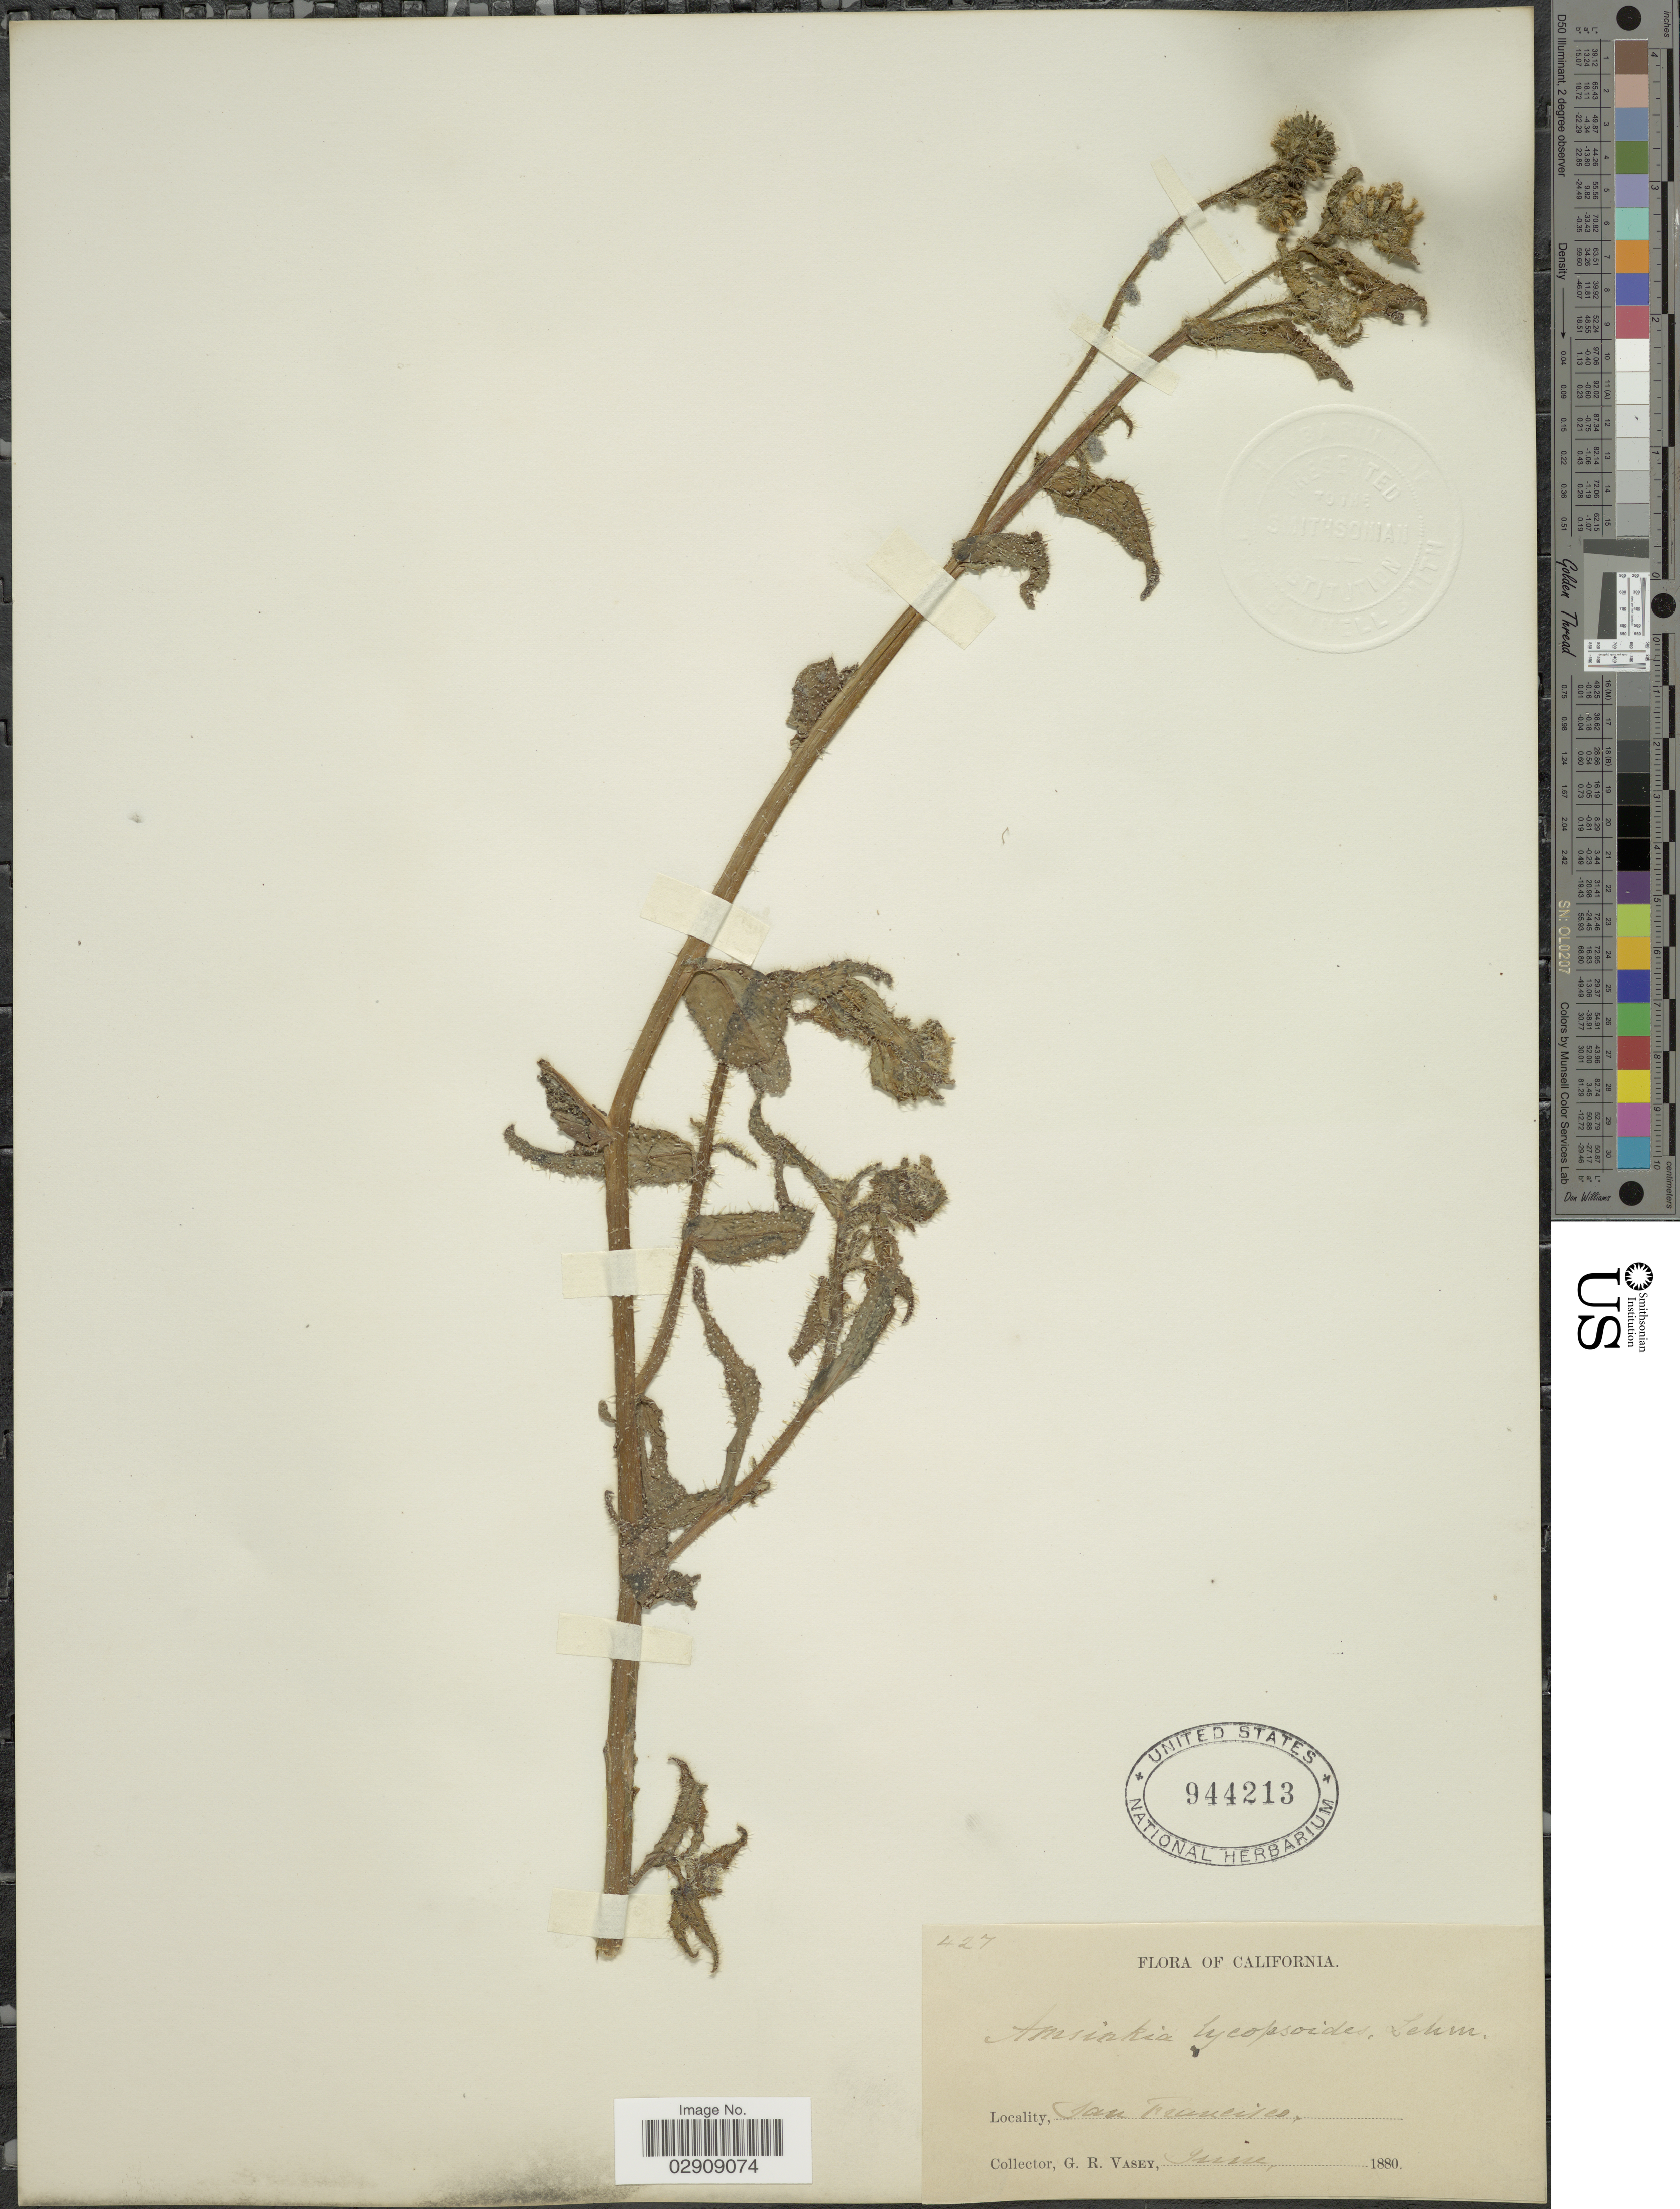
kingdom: Plantae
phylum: Tracheophyta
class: Magnoliopsida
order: Boraginales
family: Boraginaceae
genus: Amsinckia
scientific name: Amsinckia lycopsoides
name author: Lehm.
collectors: G. R. Vasey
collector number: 427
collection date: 1880-06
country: United States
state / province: California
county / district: San Francisco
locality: San Francisco.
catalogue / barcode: US 944213